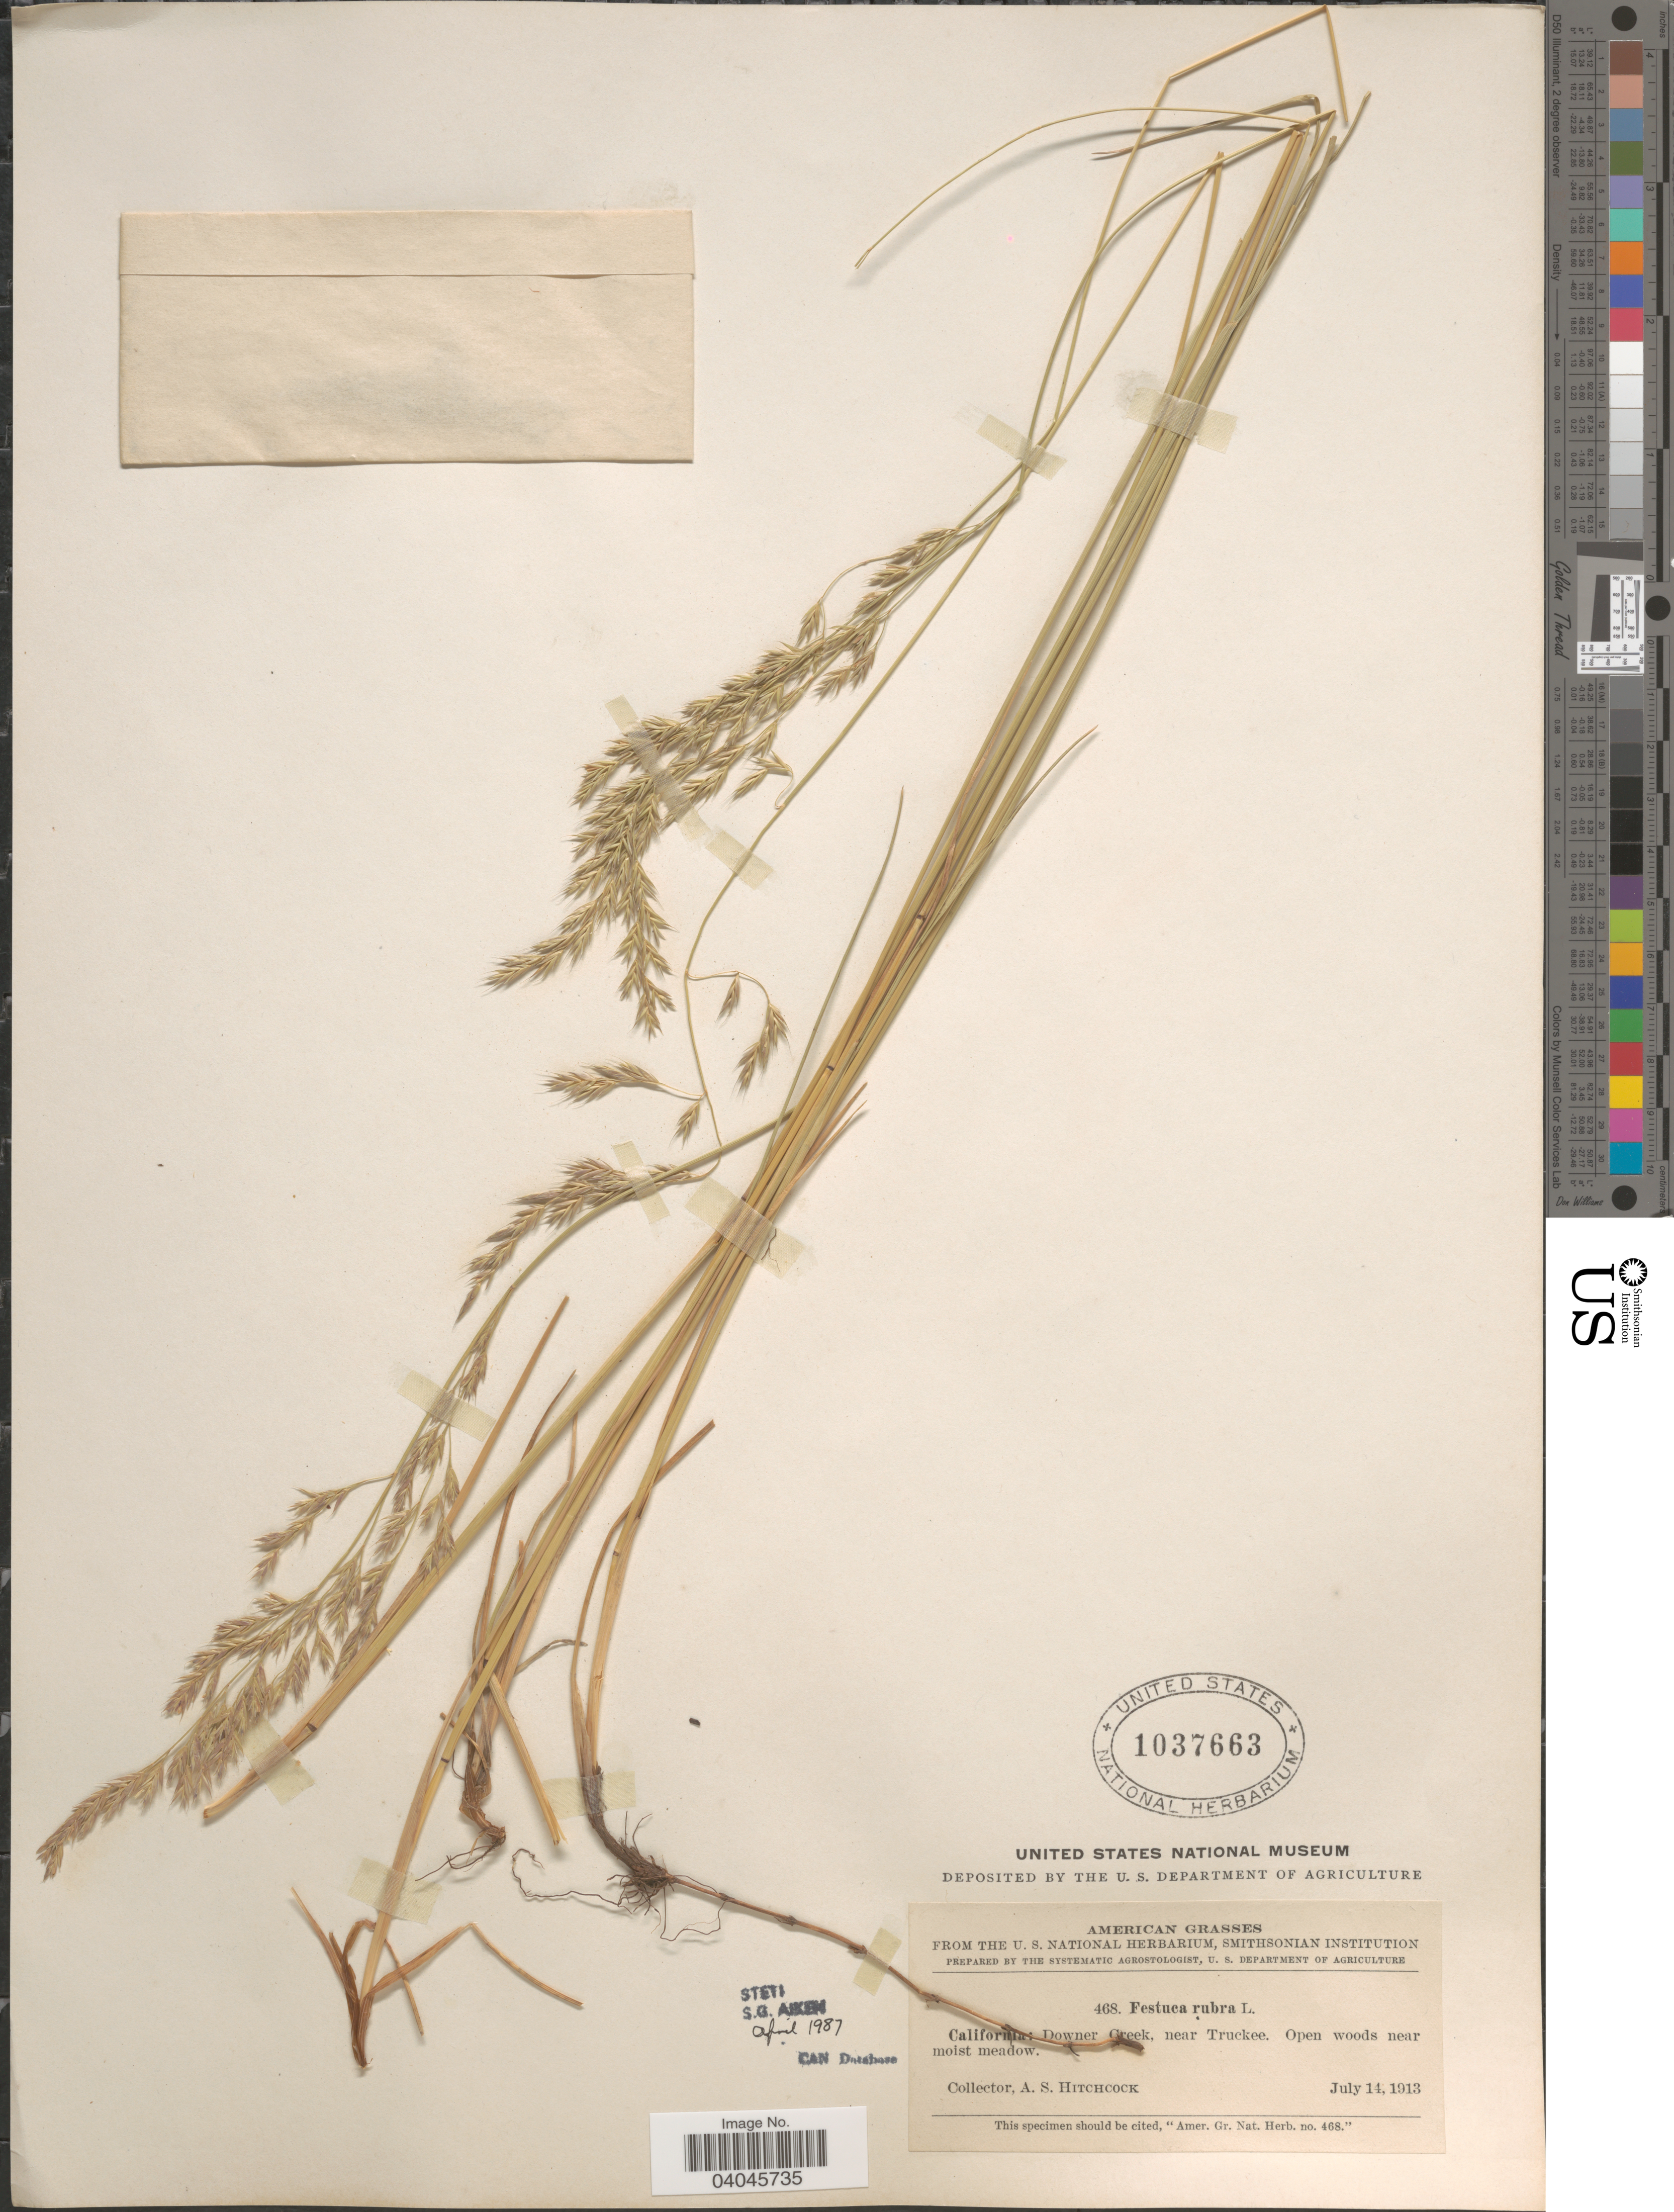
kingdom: Plantae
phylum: Tracheophyta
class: Liliopsida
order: Poales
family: Poaceae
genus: Festuca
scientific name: Festuca rubra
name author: L.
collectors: A. S. Hitchcock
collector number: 468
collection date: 1913-07-14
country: United States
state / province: California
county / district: Nevada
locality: Downer Creek, near Truckee.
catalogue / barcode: US 1037663